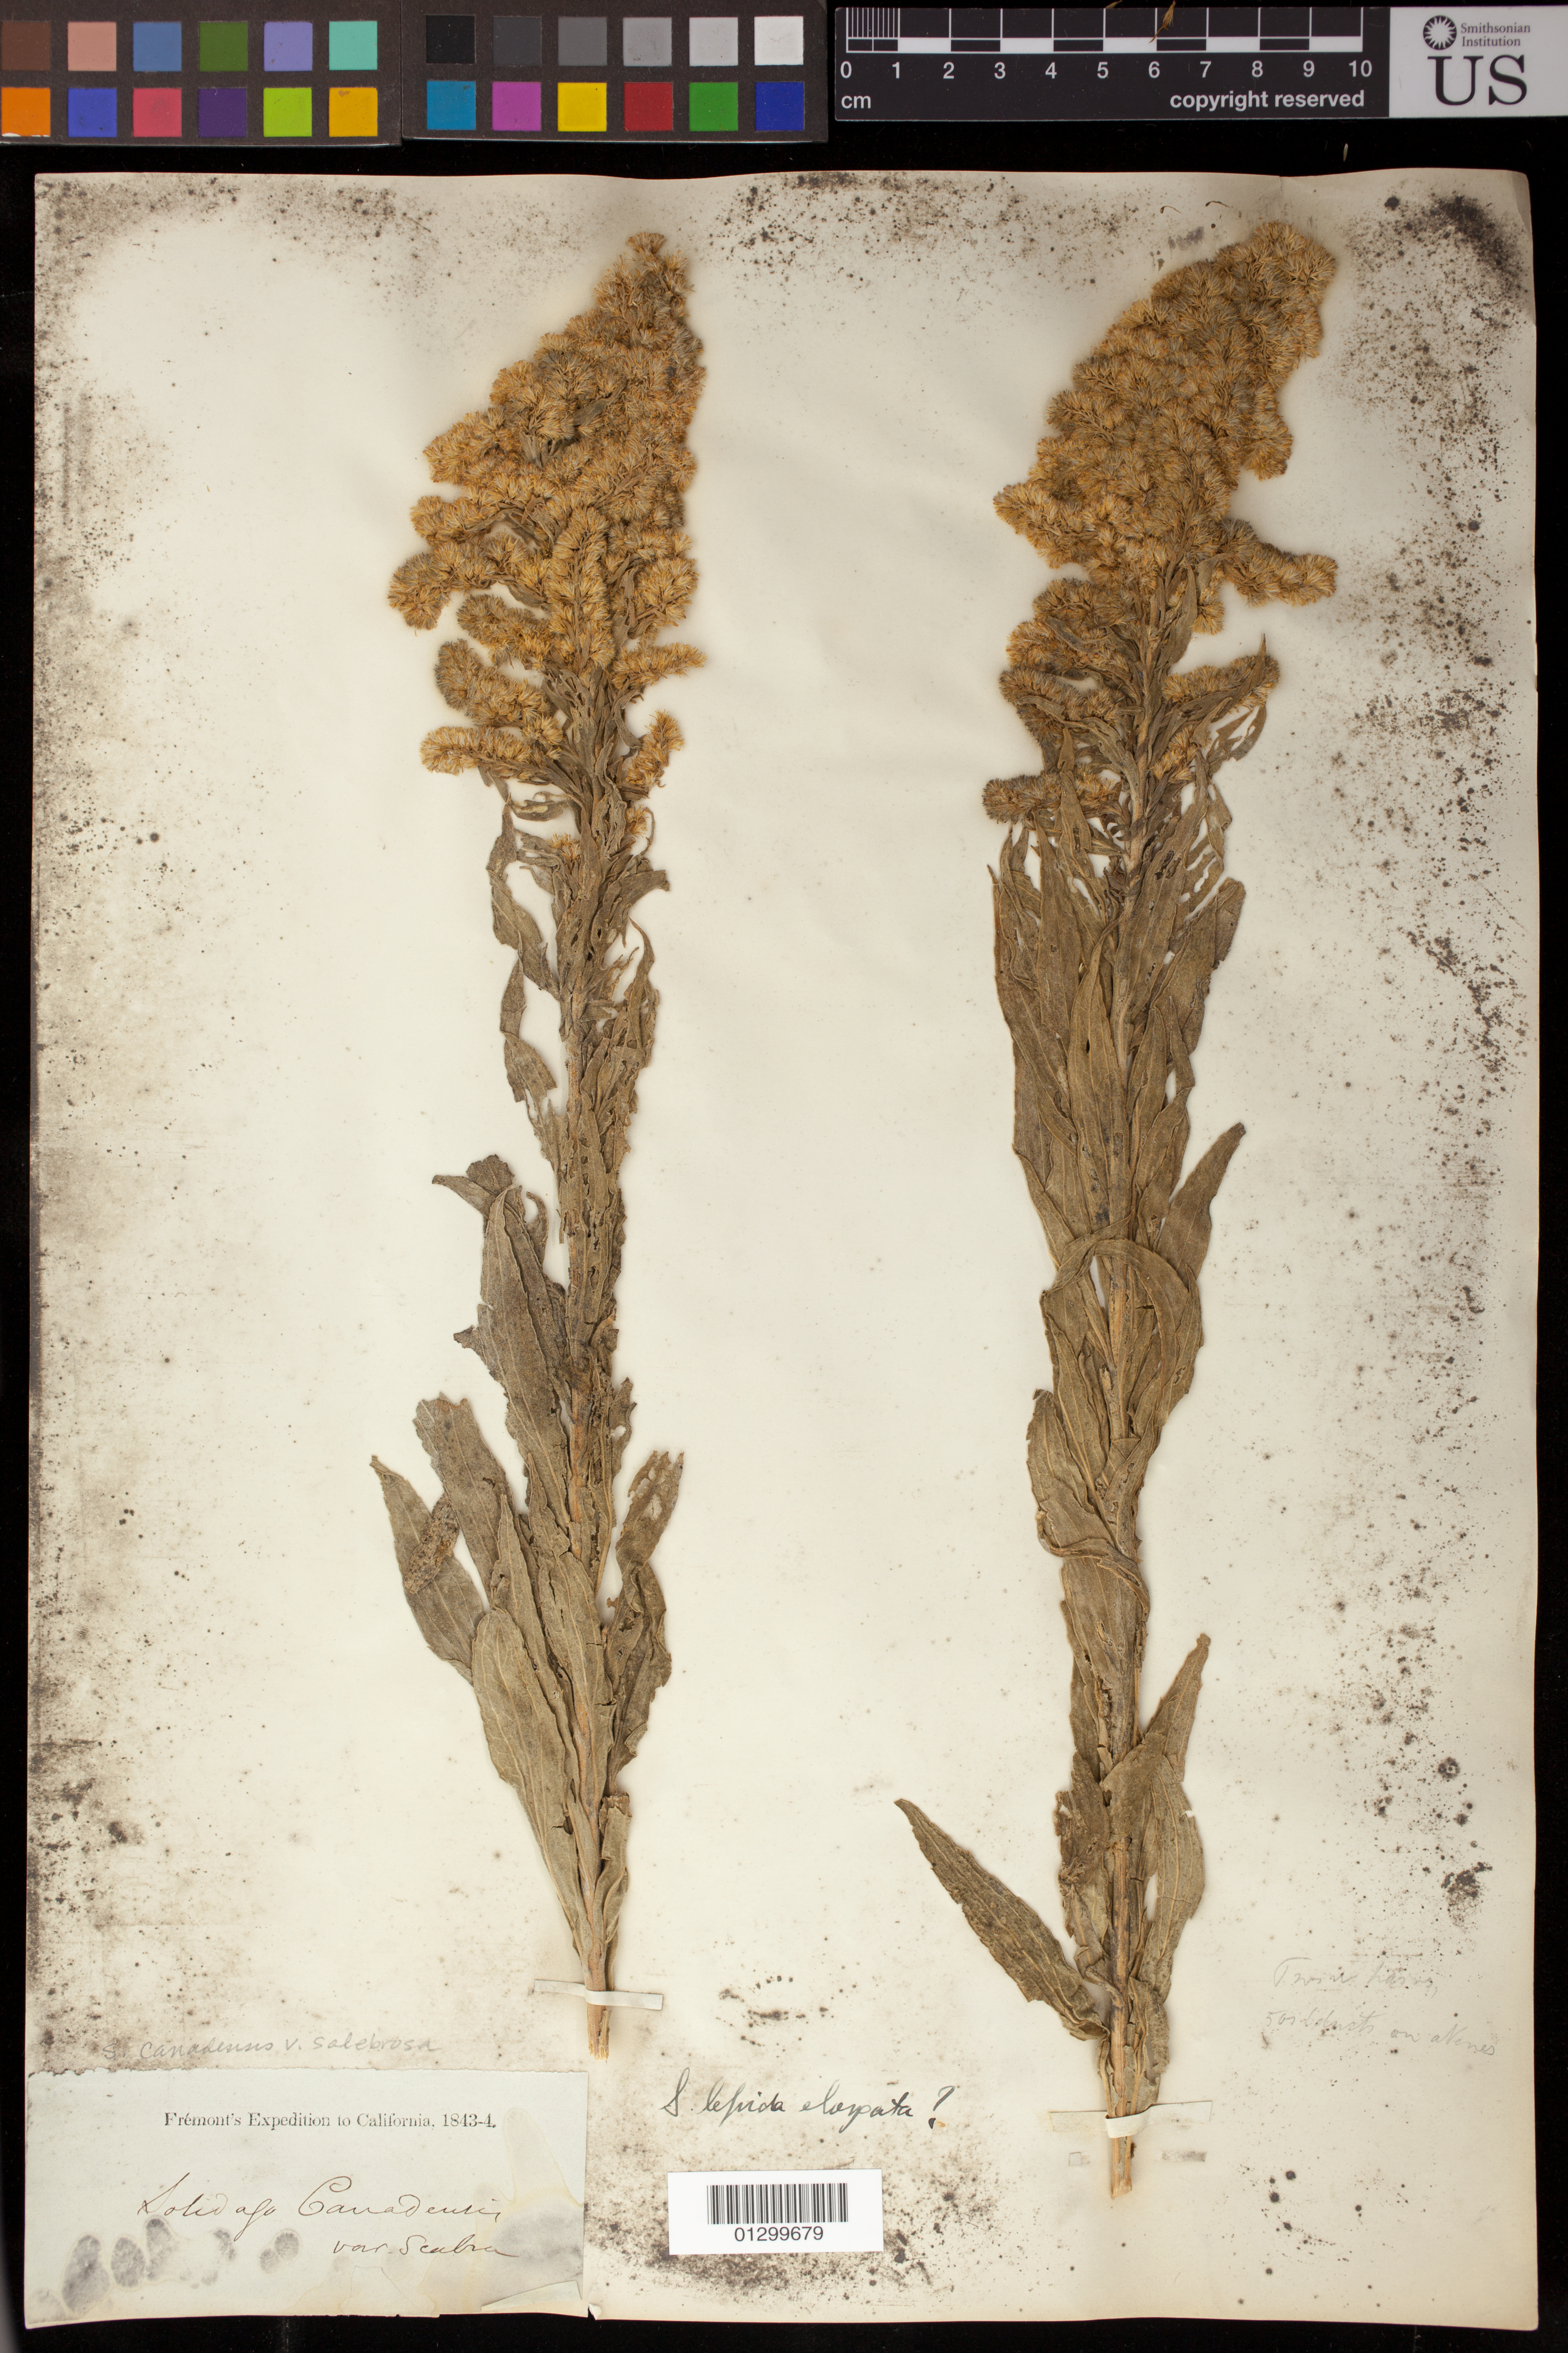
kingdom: Plantae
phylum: Tracheophyta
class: Magnoliopsida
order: Asterales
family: Asteraceae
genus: Solidago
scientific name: Solidago canadensis var. salebrosa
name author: (Piper) M.E. Jones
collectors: J. C. Frémont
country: United States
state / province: California